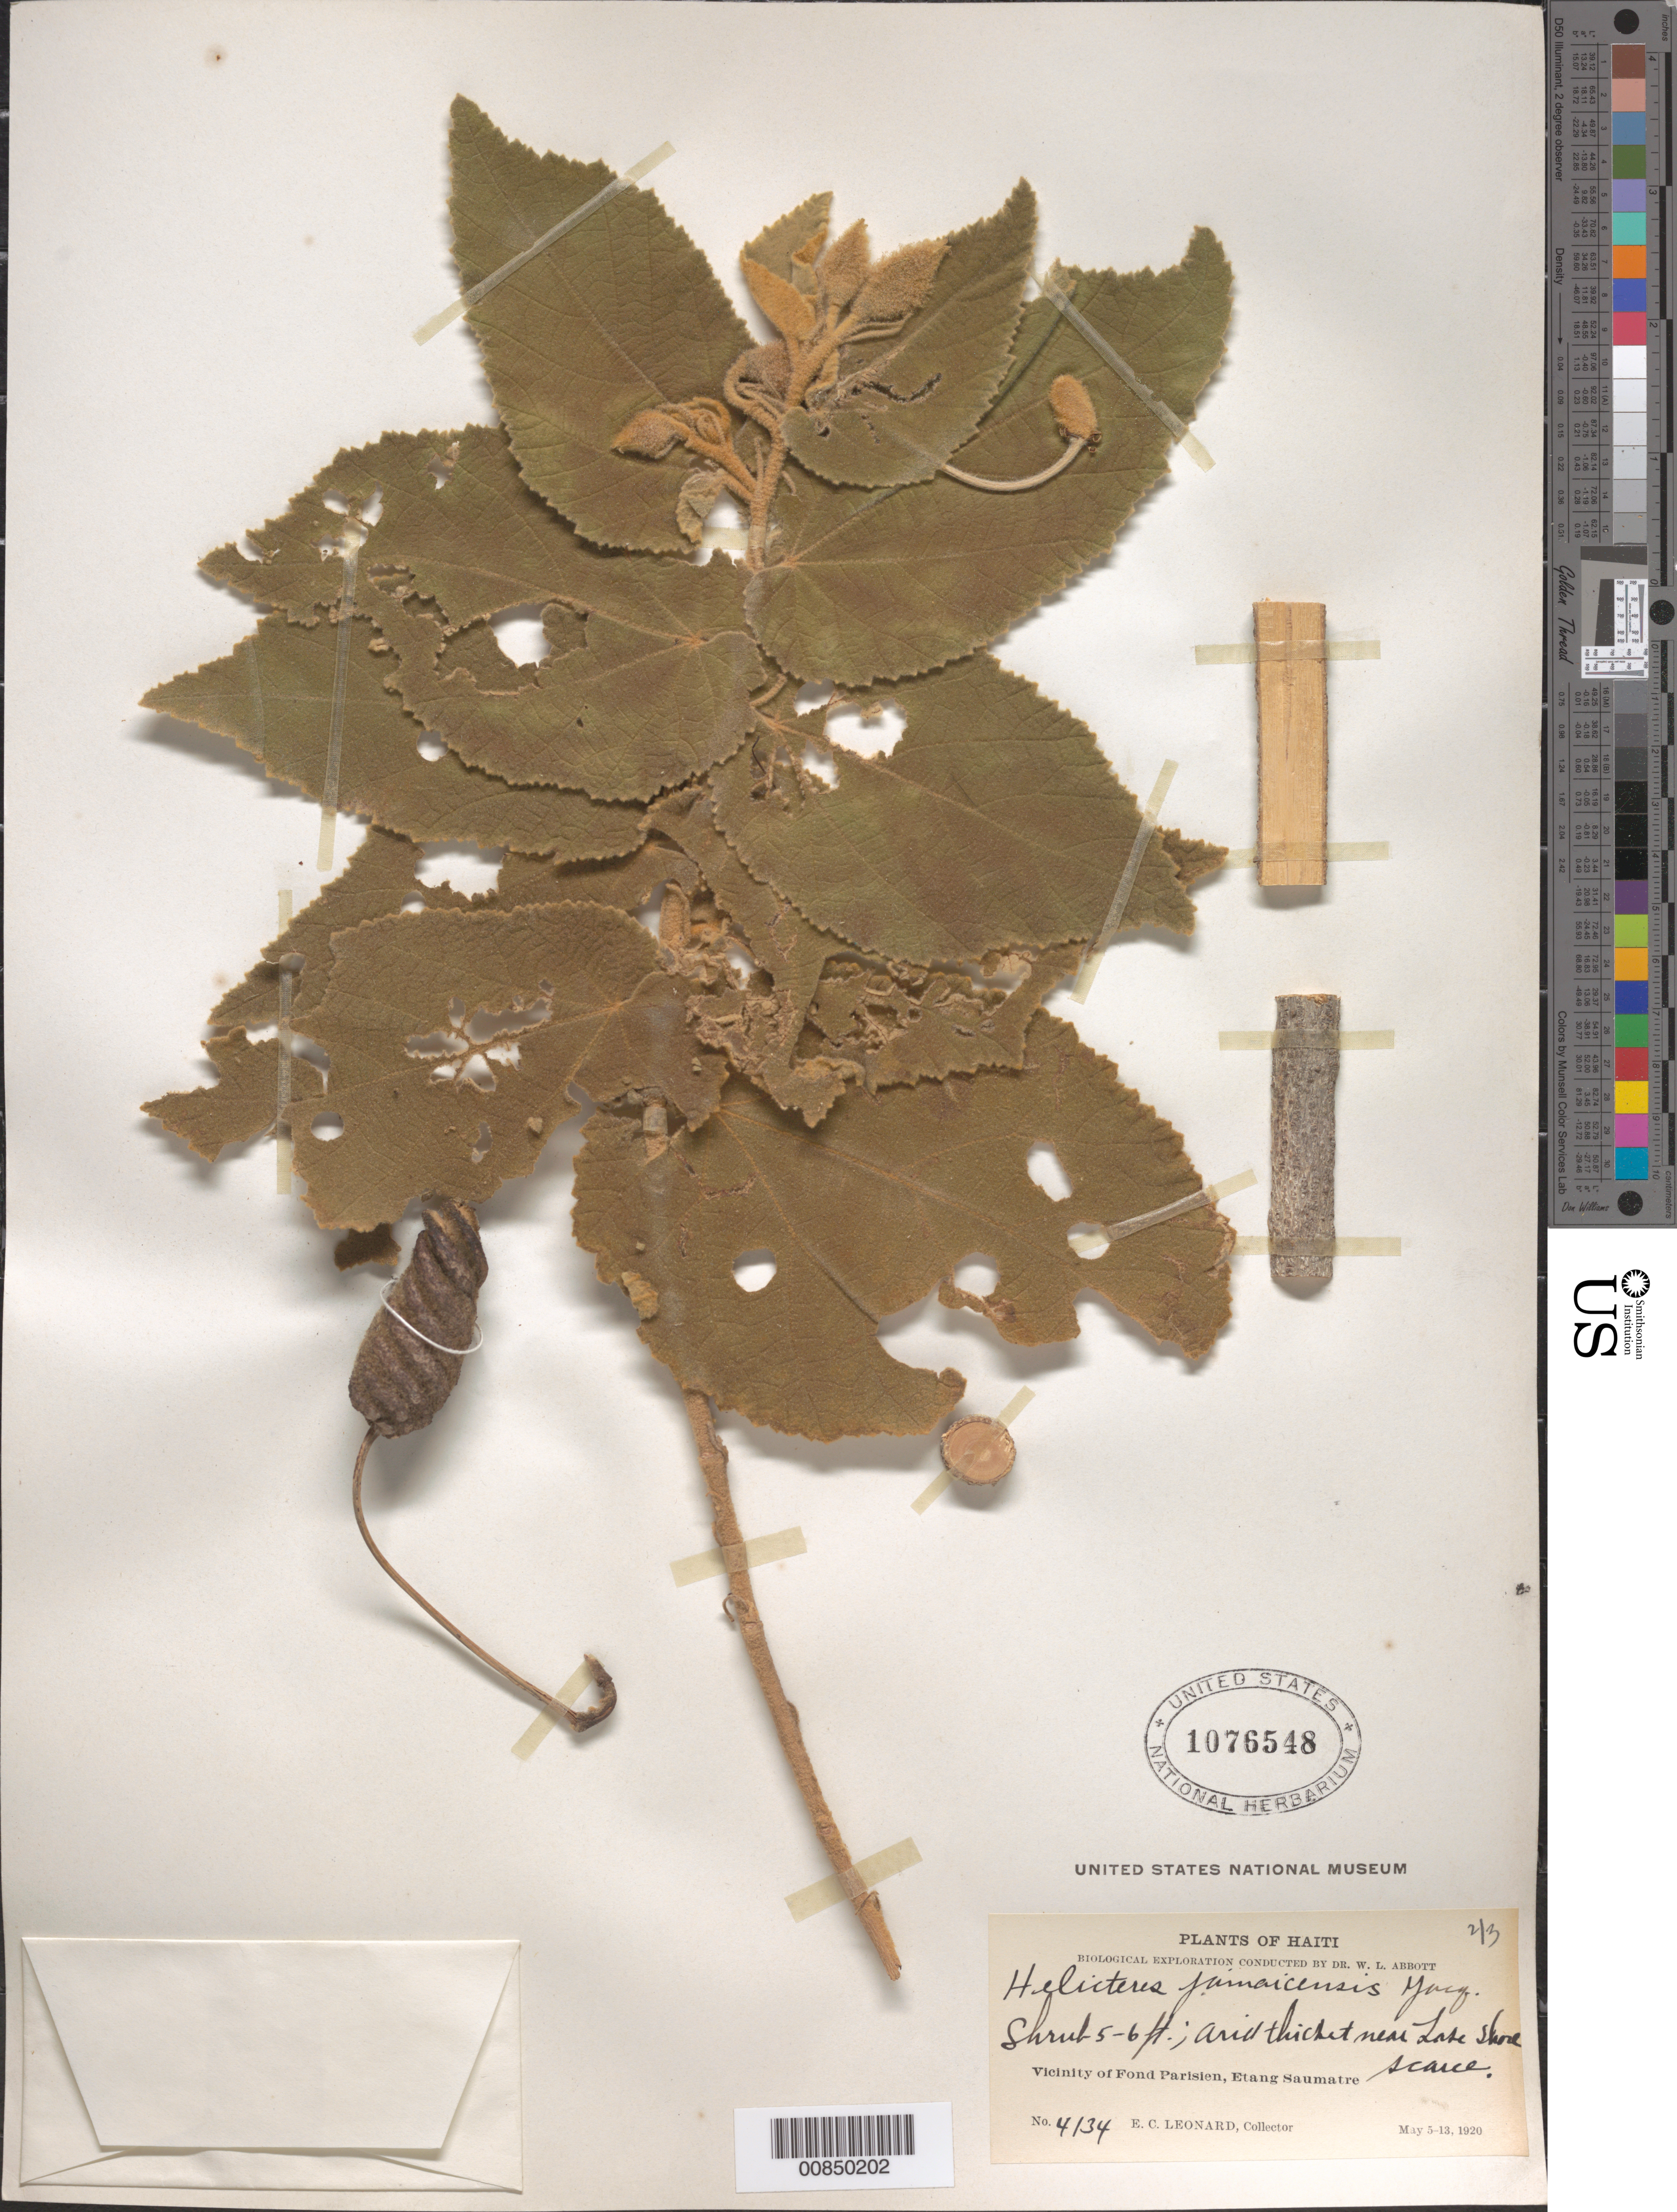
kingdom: Plantae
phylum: Tracheophyta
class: Magnoliopsida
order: Malvales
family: Malvaceae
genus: Helicteres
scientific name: Helicteres jamaicensis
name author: Jacq.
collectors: E. C. Leonard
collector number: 4134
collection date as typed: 05 May 1920 to 13 May 1920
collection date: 1920-05-05/1920-05-13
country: Haiti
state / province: Ouest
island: Hispaniola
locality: Vicinity of Fond Parisien, Etang Saumatre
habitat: Arid thicket near lake shore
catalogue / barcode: US 1076548